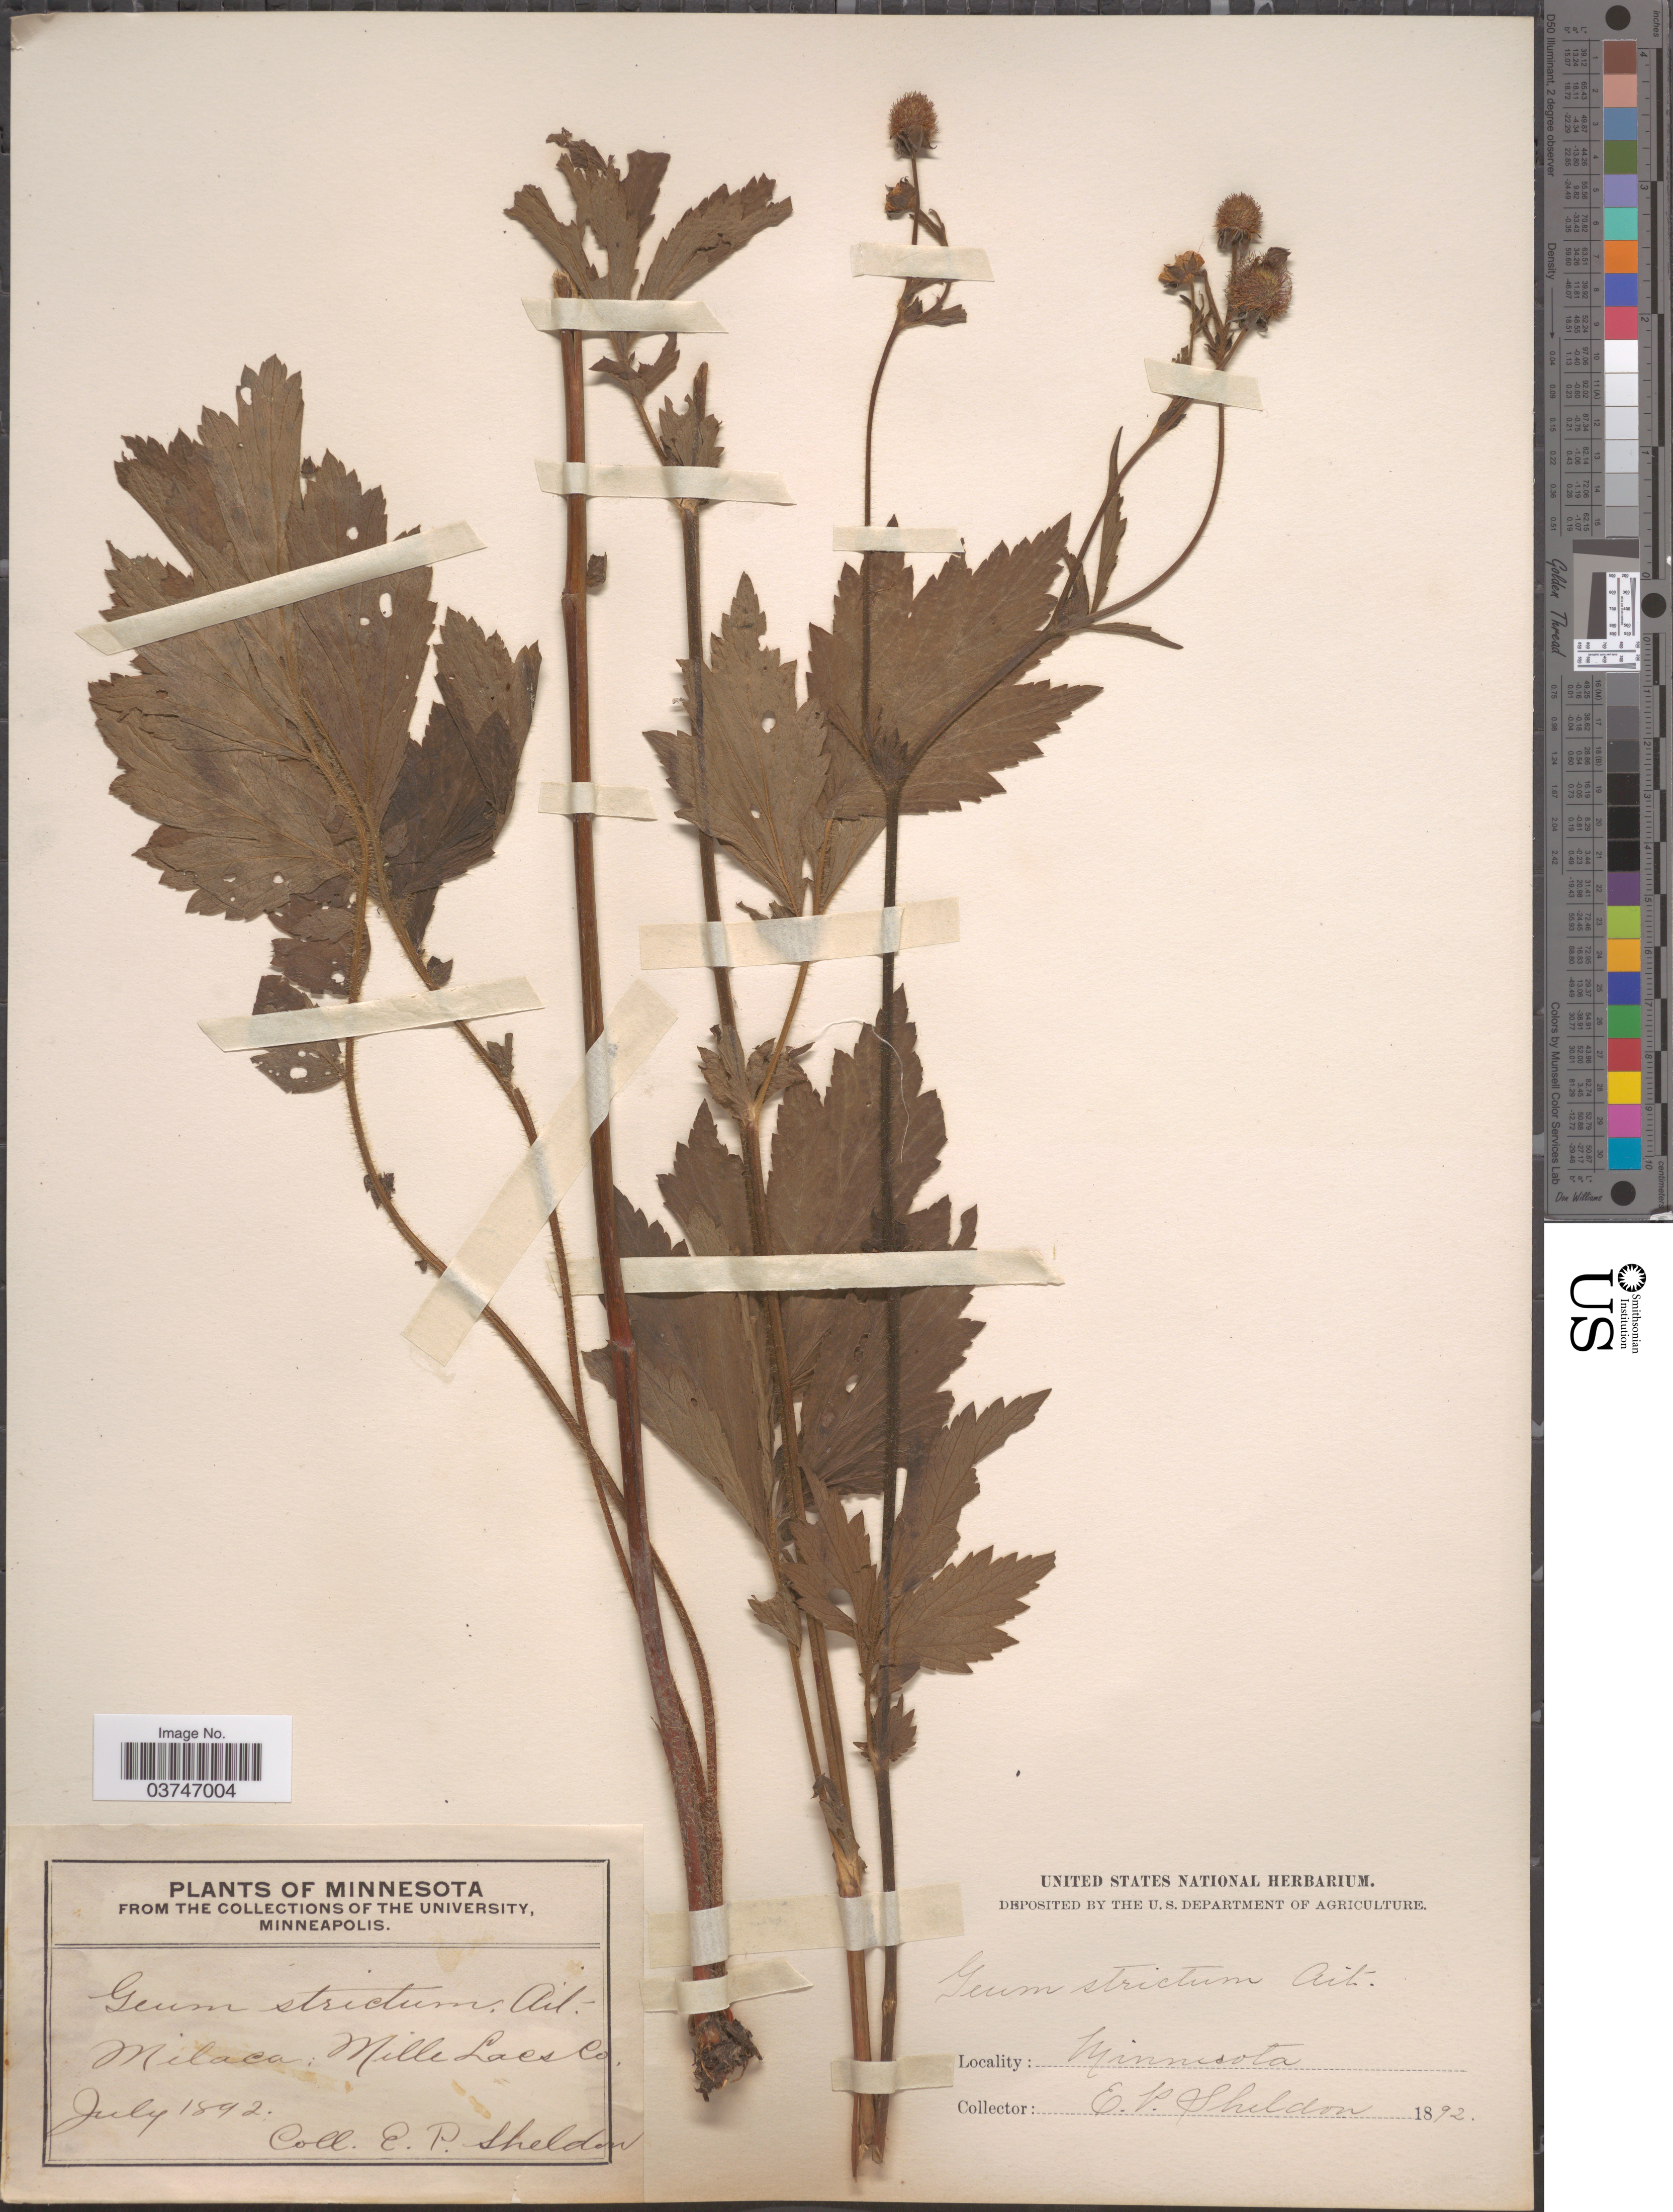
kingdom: Plantae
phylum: Tracheophyta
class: Magnoliopsida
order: Rosales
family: Rosaceae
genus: Geum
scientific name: Geum aleppicum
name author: Jacq.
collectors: E. P. Sheldon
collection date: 1892-07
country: United States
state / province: Minnesota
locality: Milaca, Mille Laes Co.